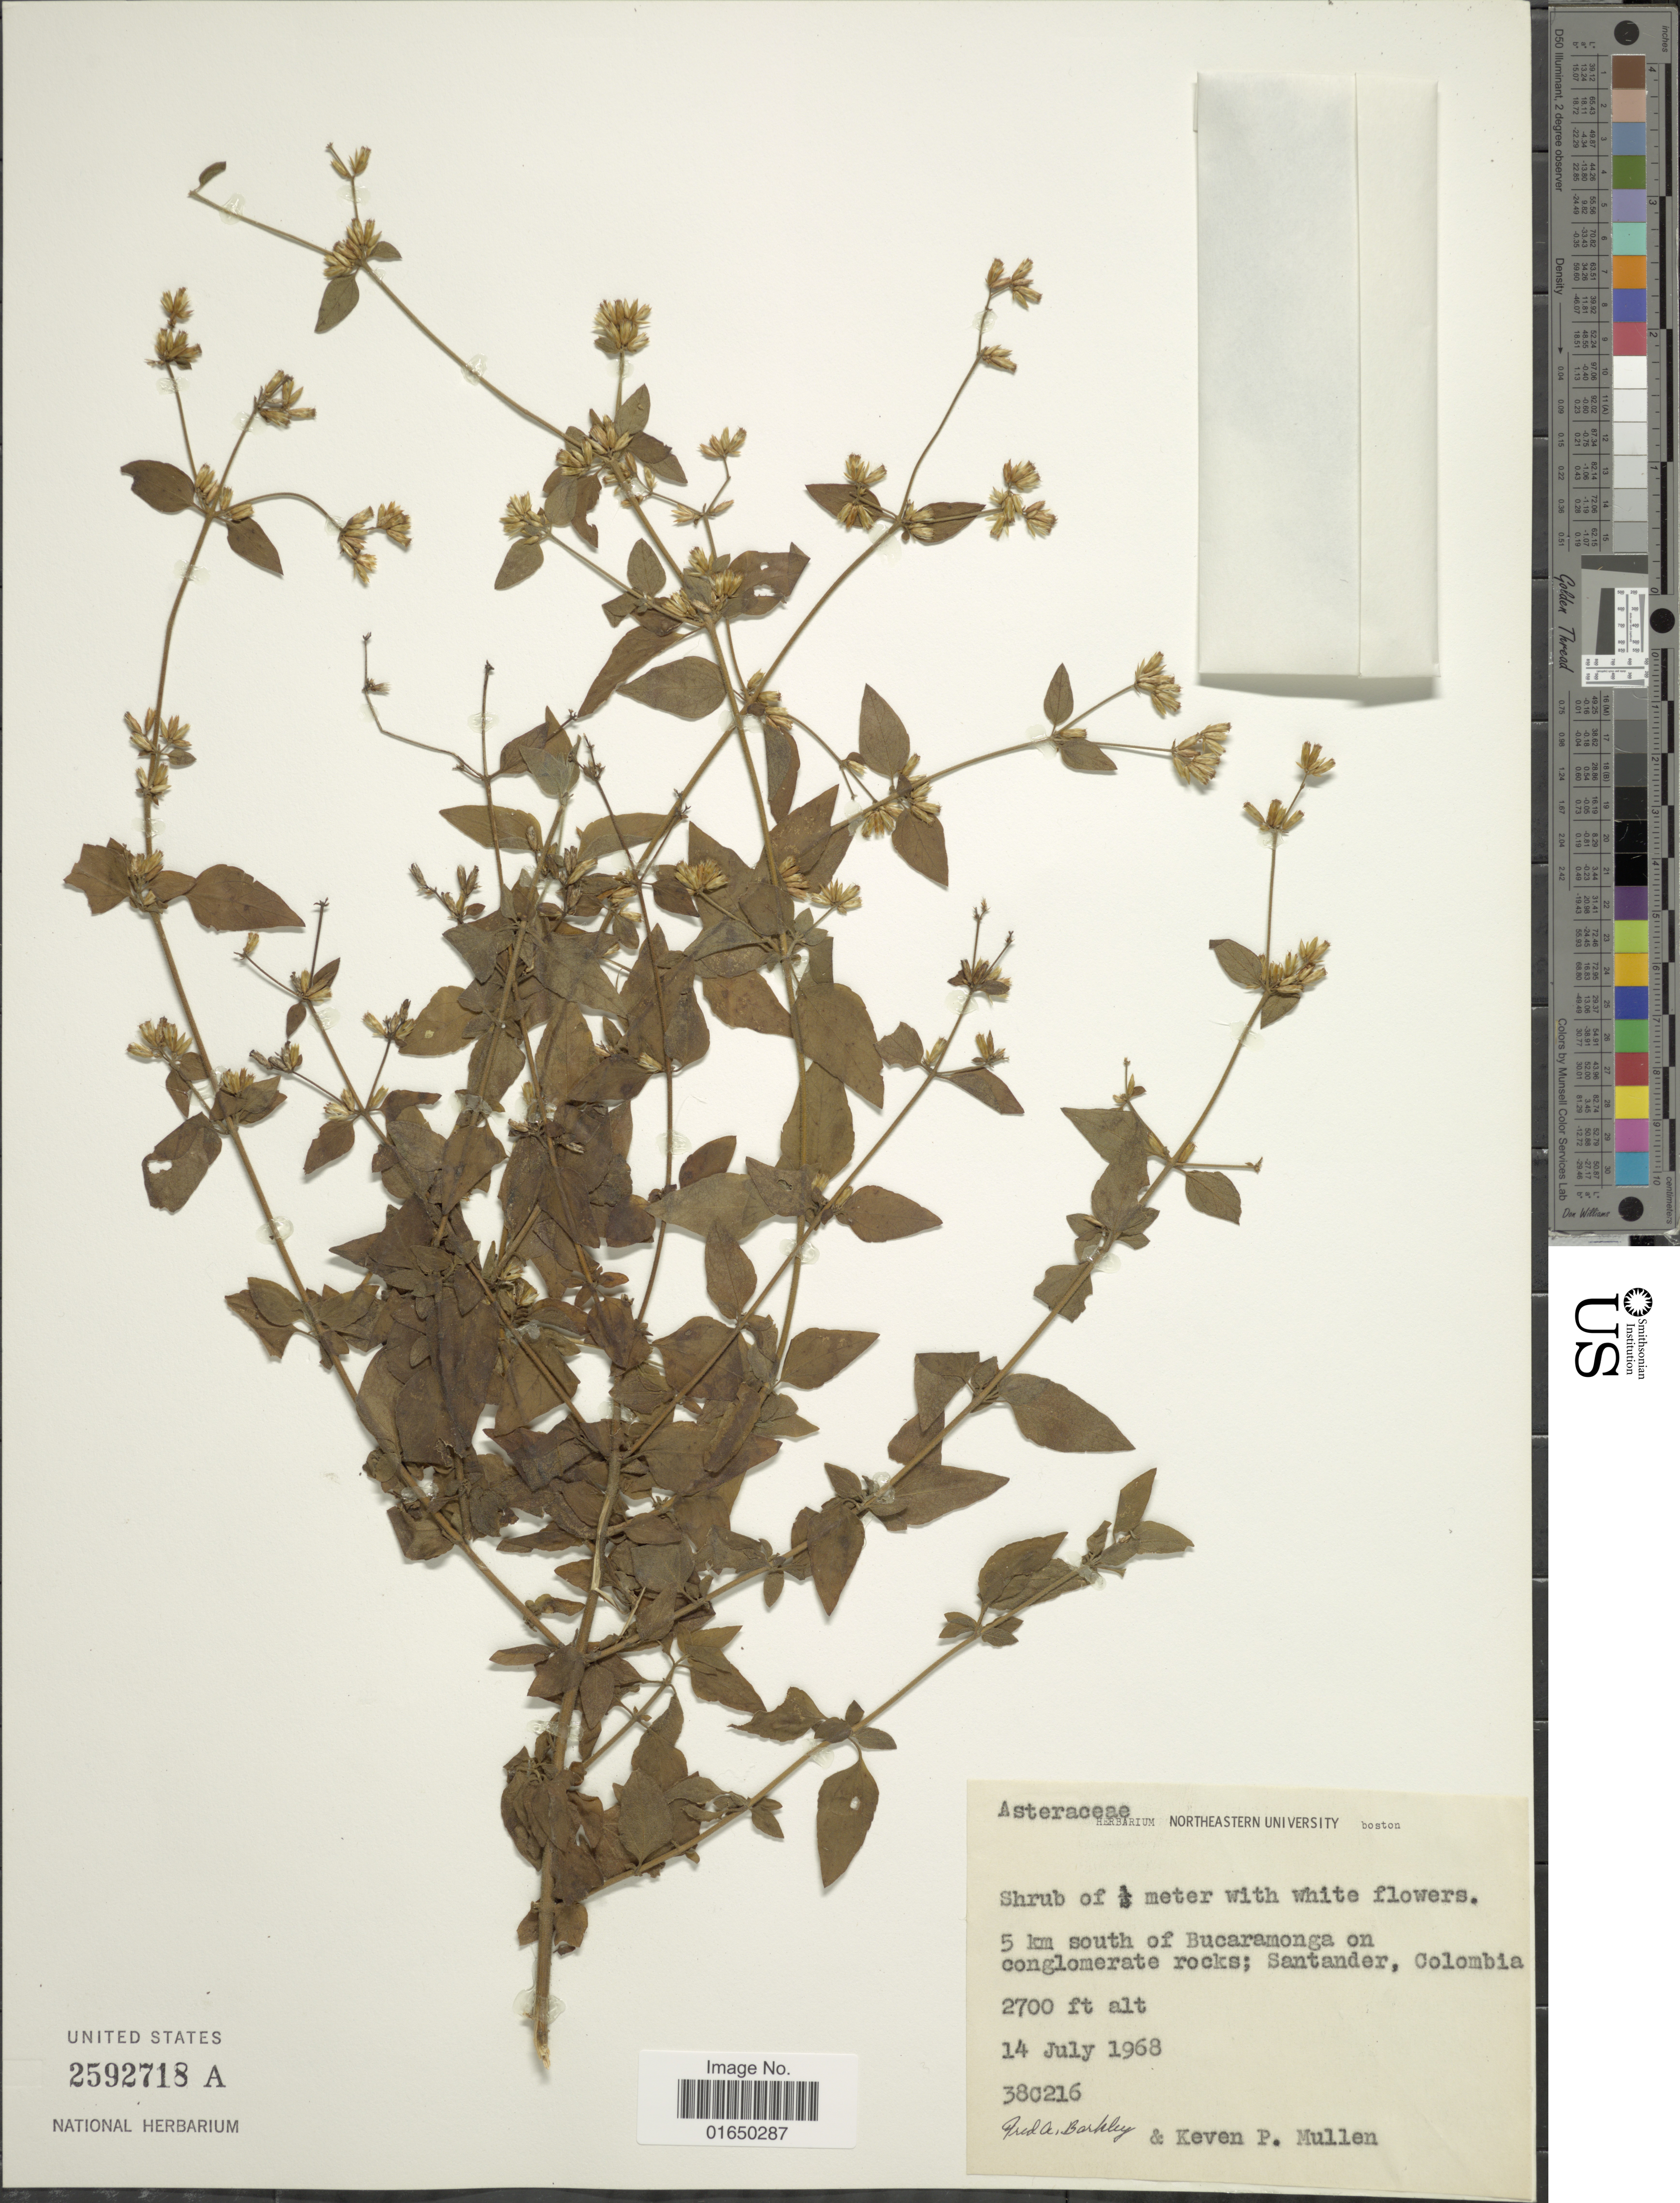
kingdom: Plantae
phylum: Tracheophyta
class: Magnoliopsida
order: Asterales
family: Asteraceae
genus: Condylidium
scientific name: Condylidium iresinoides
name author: (Kunth) R.M. King & H. Rob.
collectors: F. A. Barkley & K. Mullen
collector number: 38C216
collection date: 1968-07-14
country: Colombia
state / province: Santander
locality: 5 km south of Bucaramonga on conglomerate rocks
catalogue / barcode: US 2592718